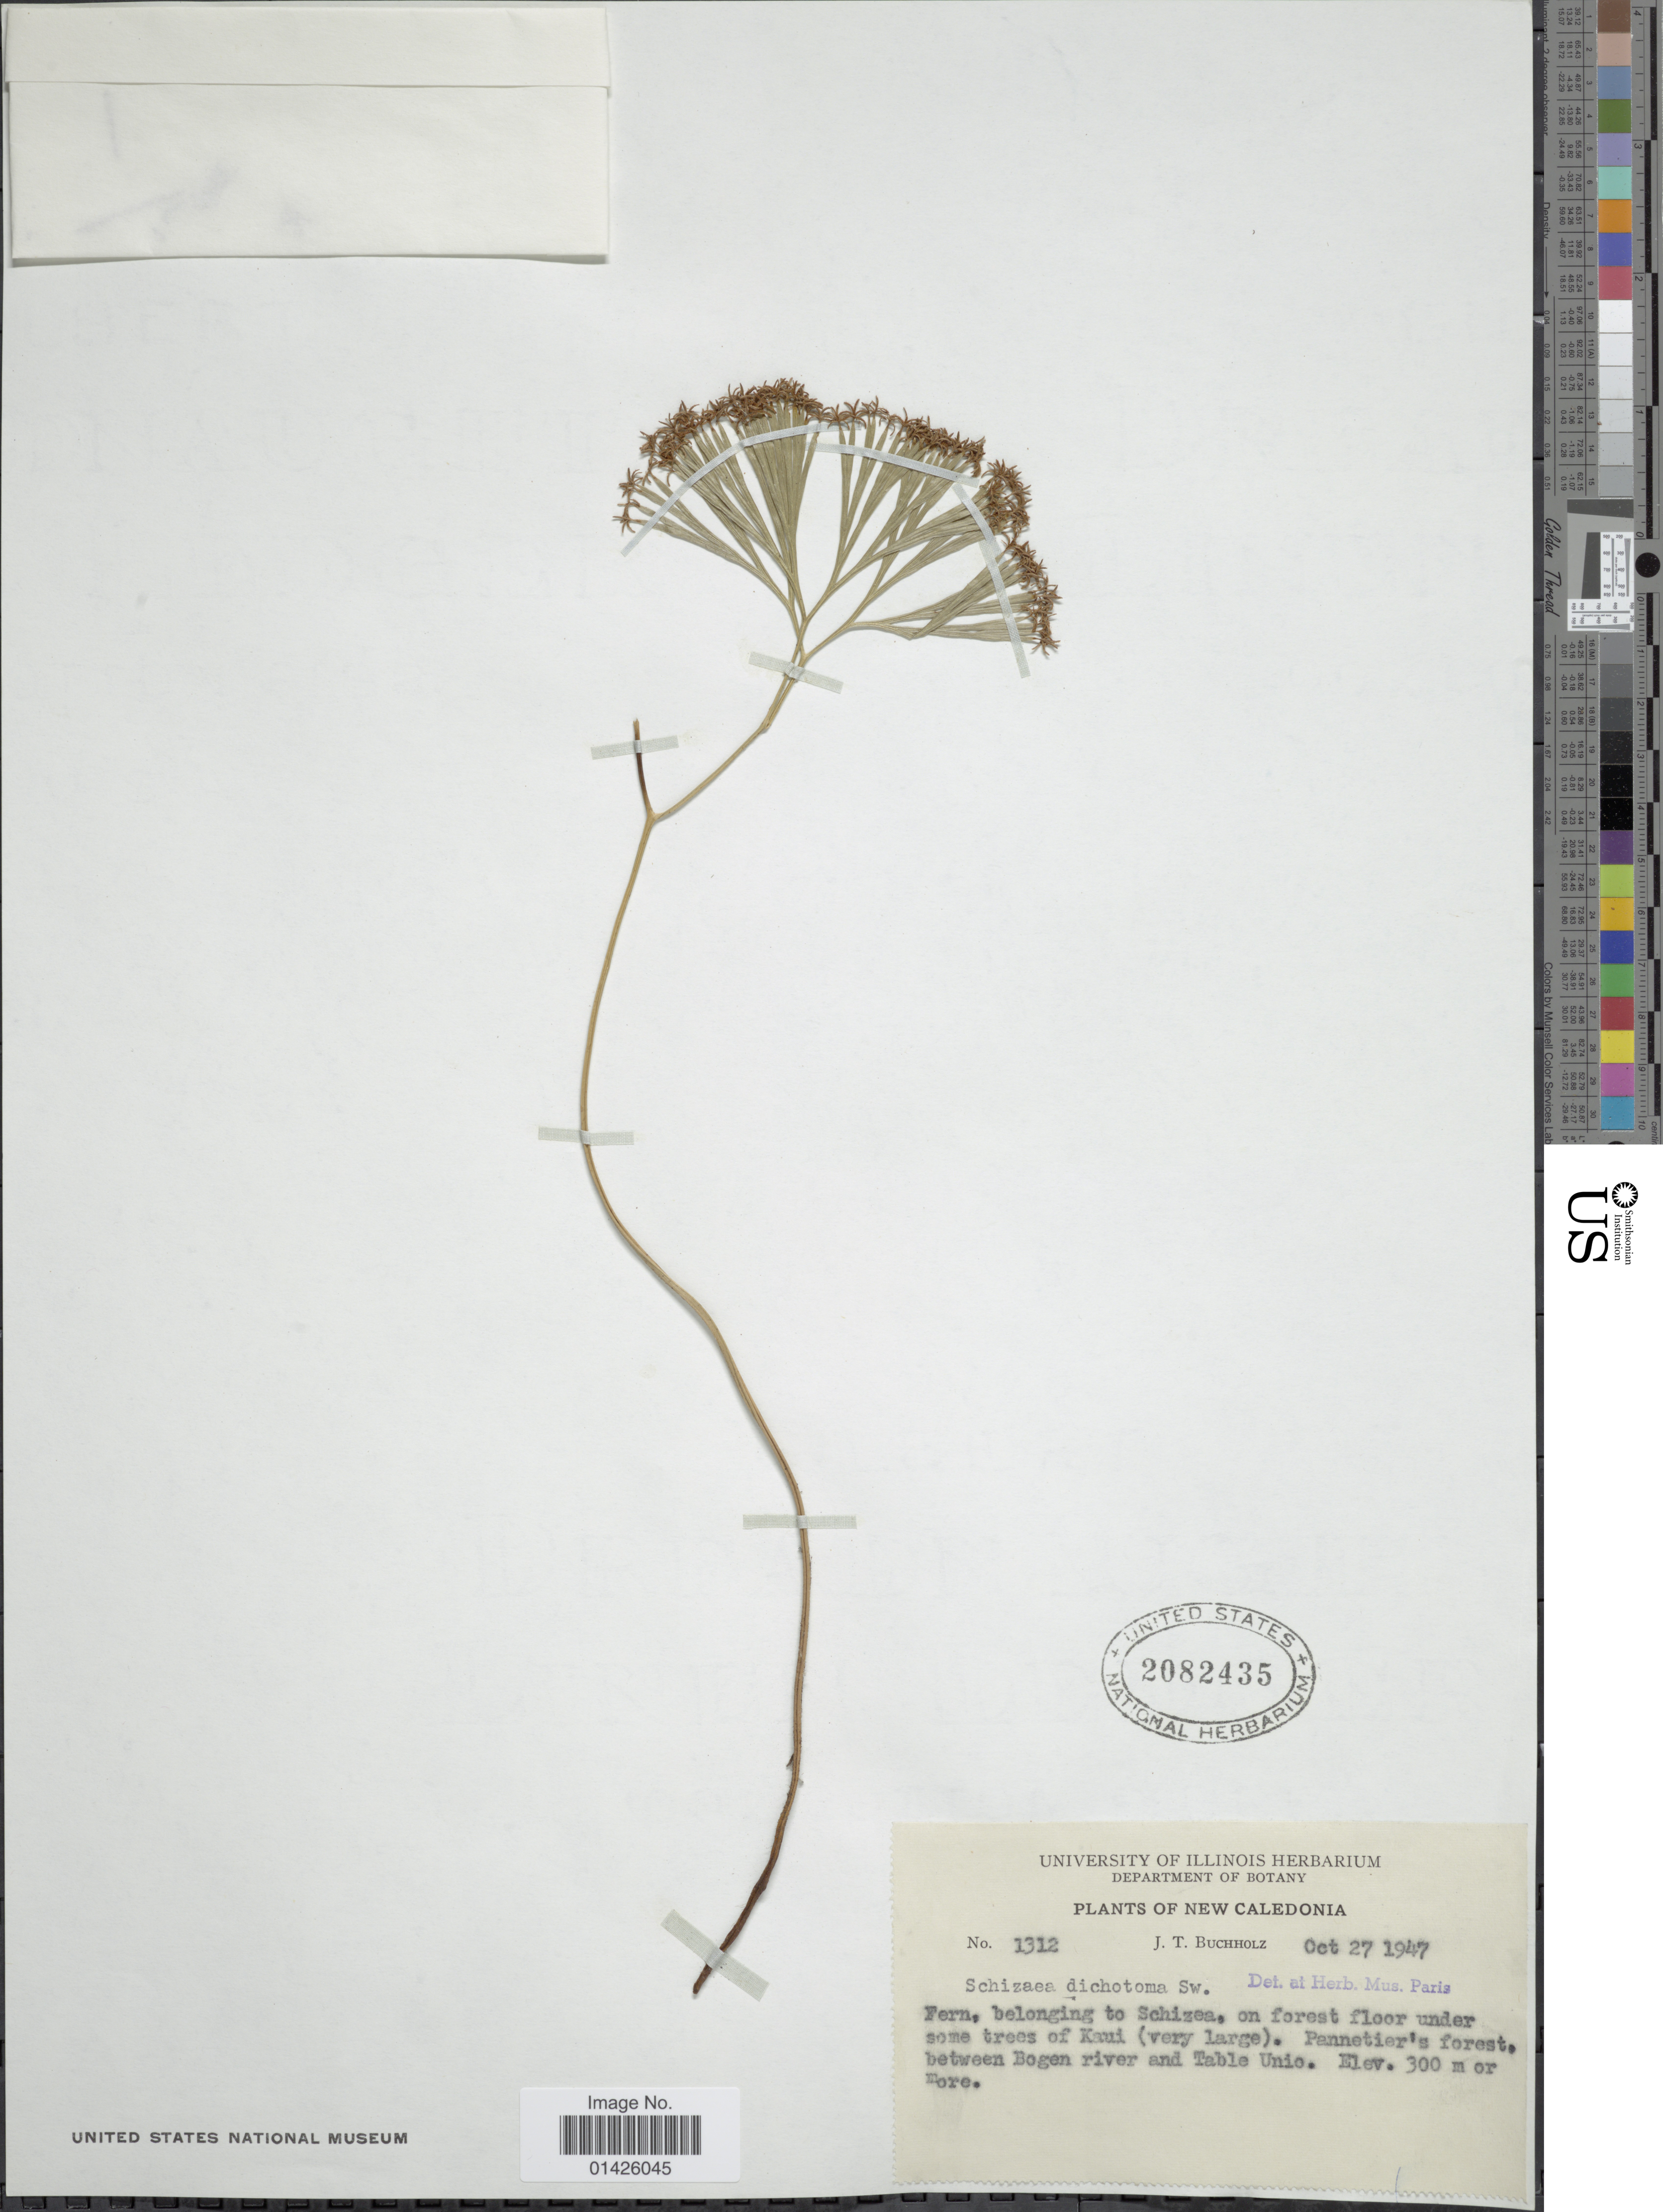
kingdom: Plantae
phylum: Tracheophyta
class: Polypodiopsida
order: Schizaeales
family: Schizaeaceae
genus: Schizaea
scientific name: Schizaea dichotoma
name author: (L.) J. Sm.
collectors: J. T. Buchholz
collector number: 1312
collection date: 1947-10-27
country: New Caledonia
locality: Pannetier's forest between Bogen river and Table Unio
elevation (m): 300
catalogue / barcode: US 2082435